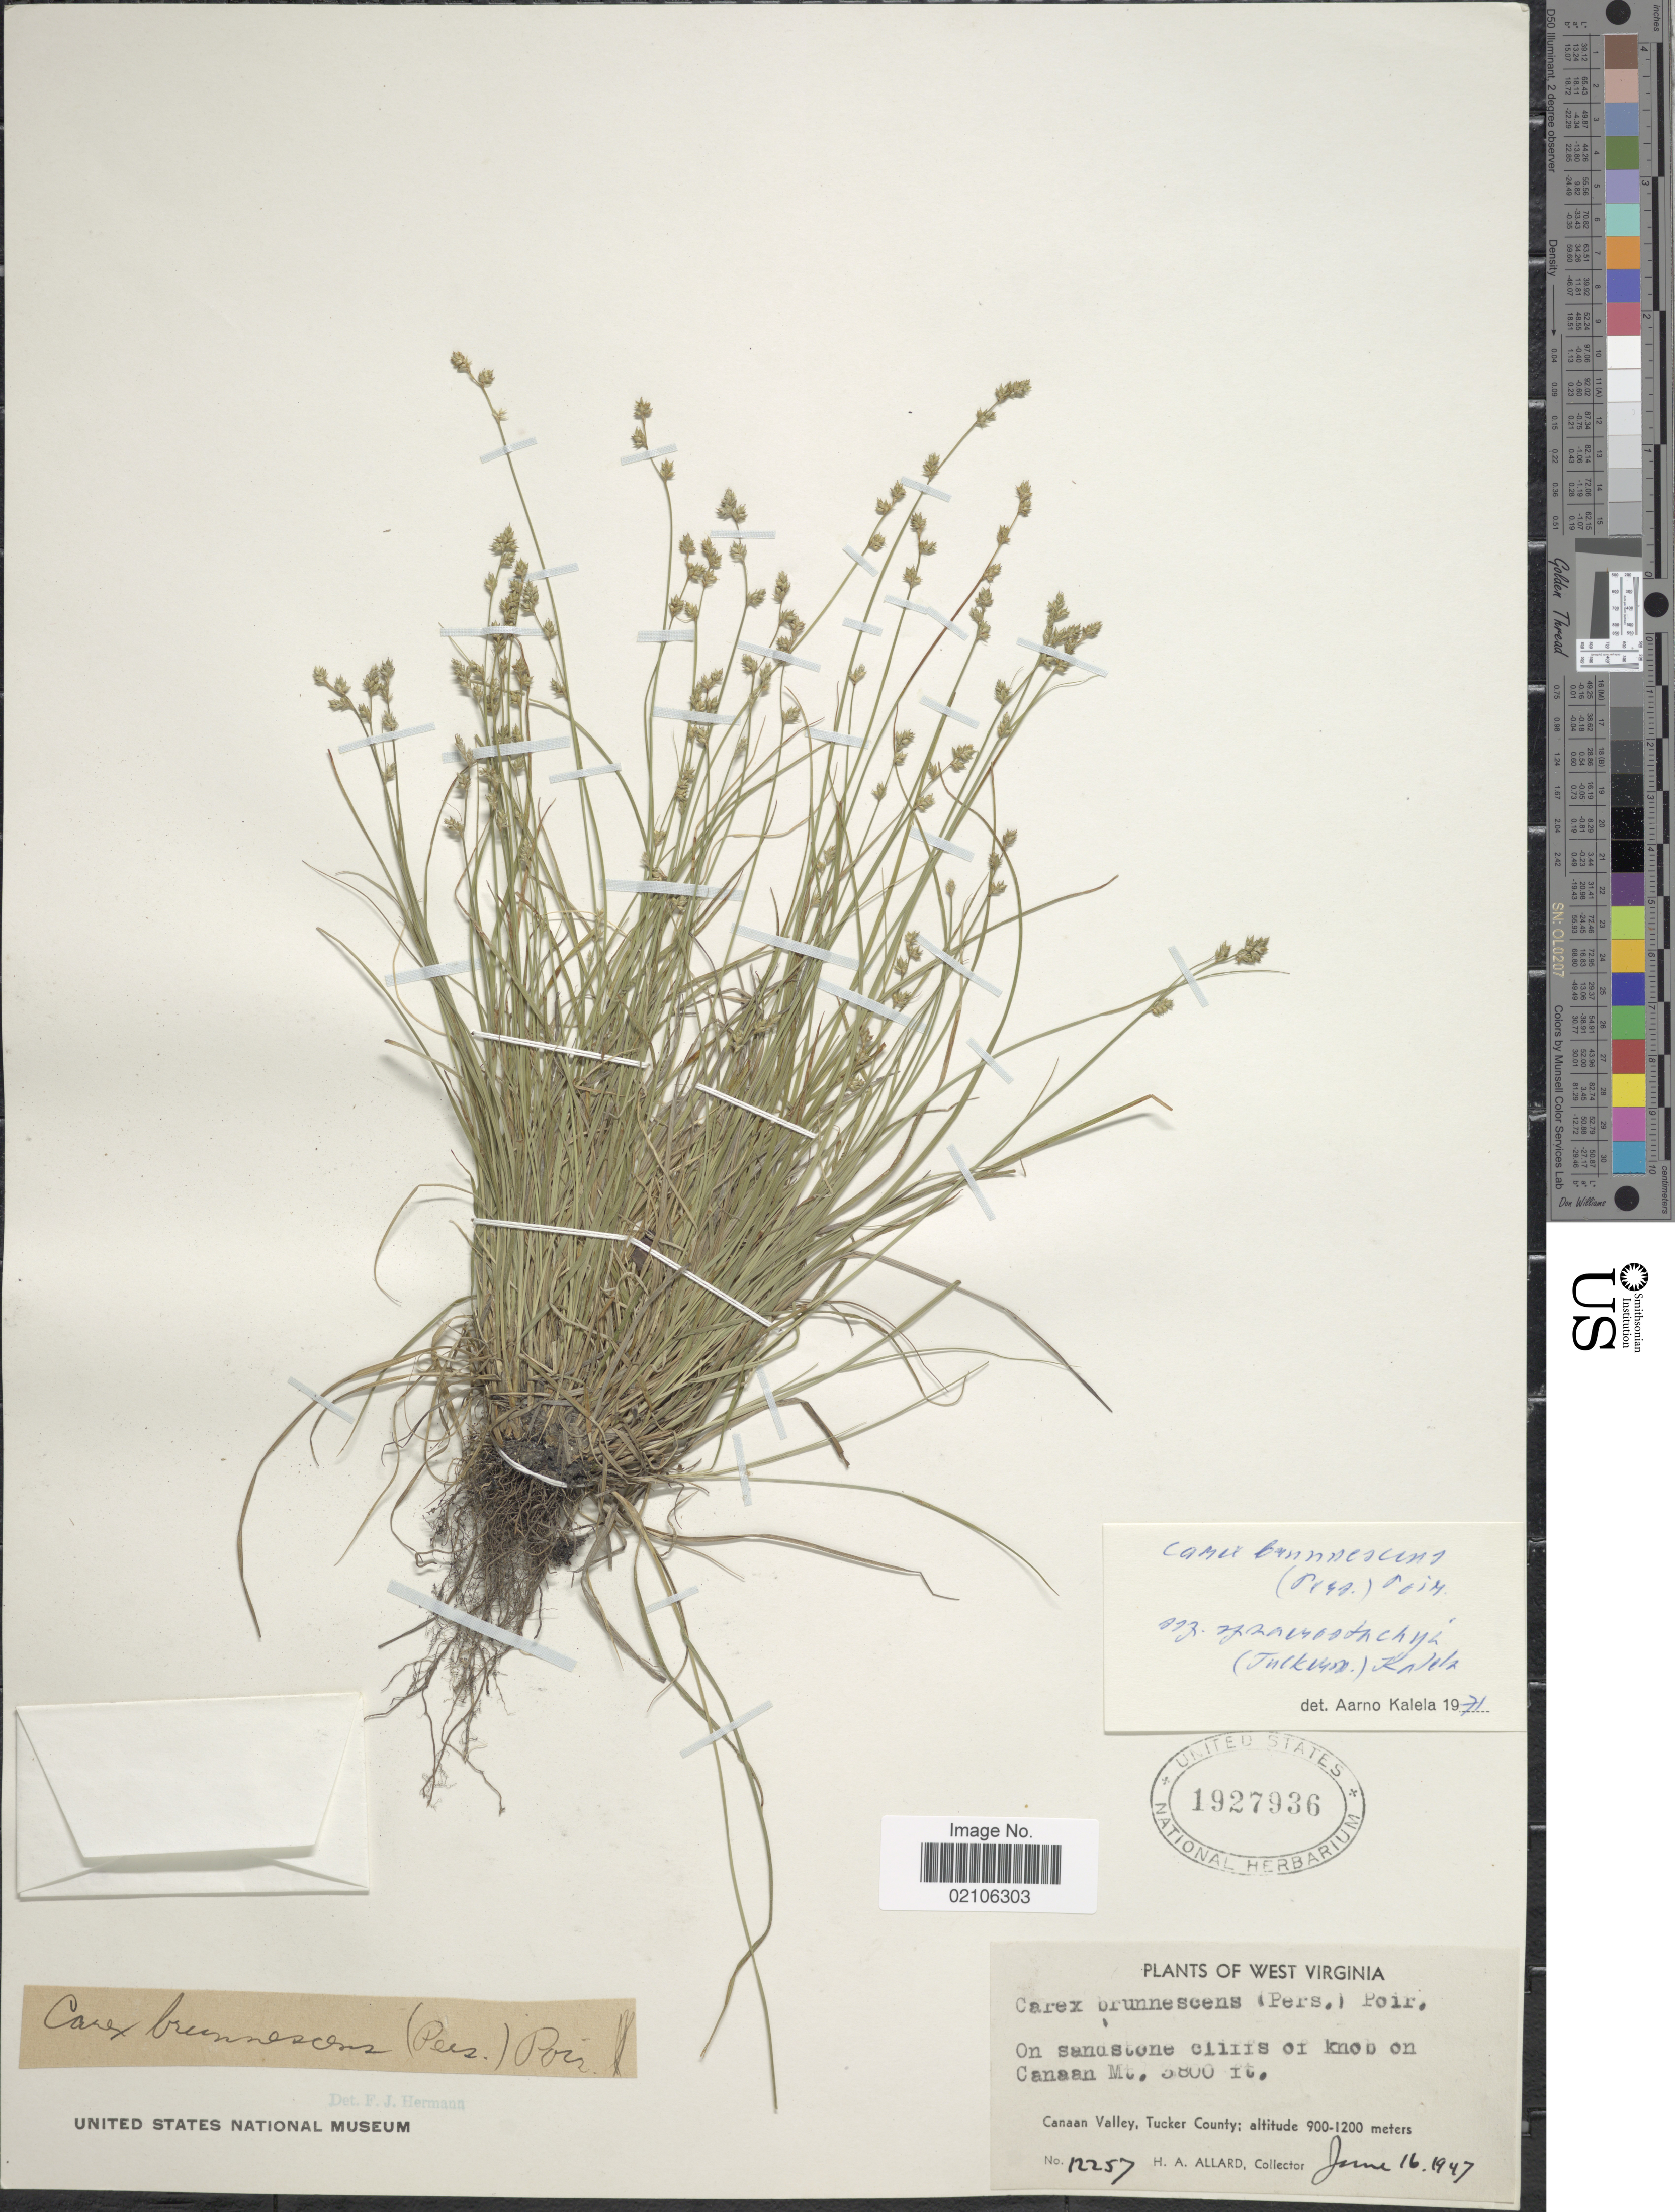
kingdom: Plantae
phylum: Tracheophyta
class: Liliopsida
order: Poales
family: Cyperaceae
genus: Carex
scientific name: Carex brunnescens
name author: (Pers.) Poir.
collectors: H. A. Allard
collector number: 12257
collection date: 1947-06-06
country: United States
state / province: West Virginia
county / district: Tucker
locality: On sandstone cliffs of knob on Canaan Mt., Canaan Valley, Tucker County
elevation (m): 1158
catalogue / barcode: US 1927936